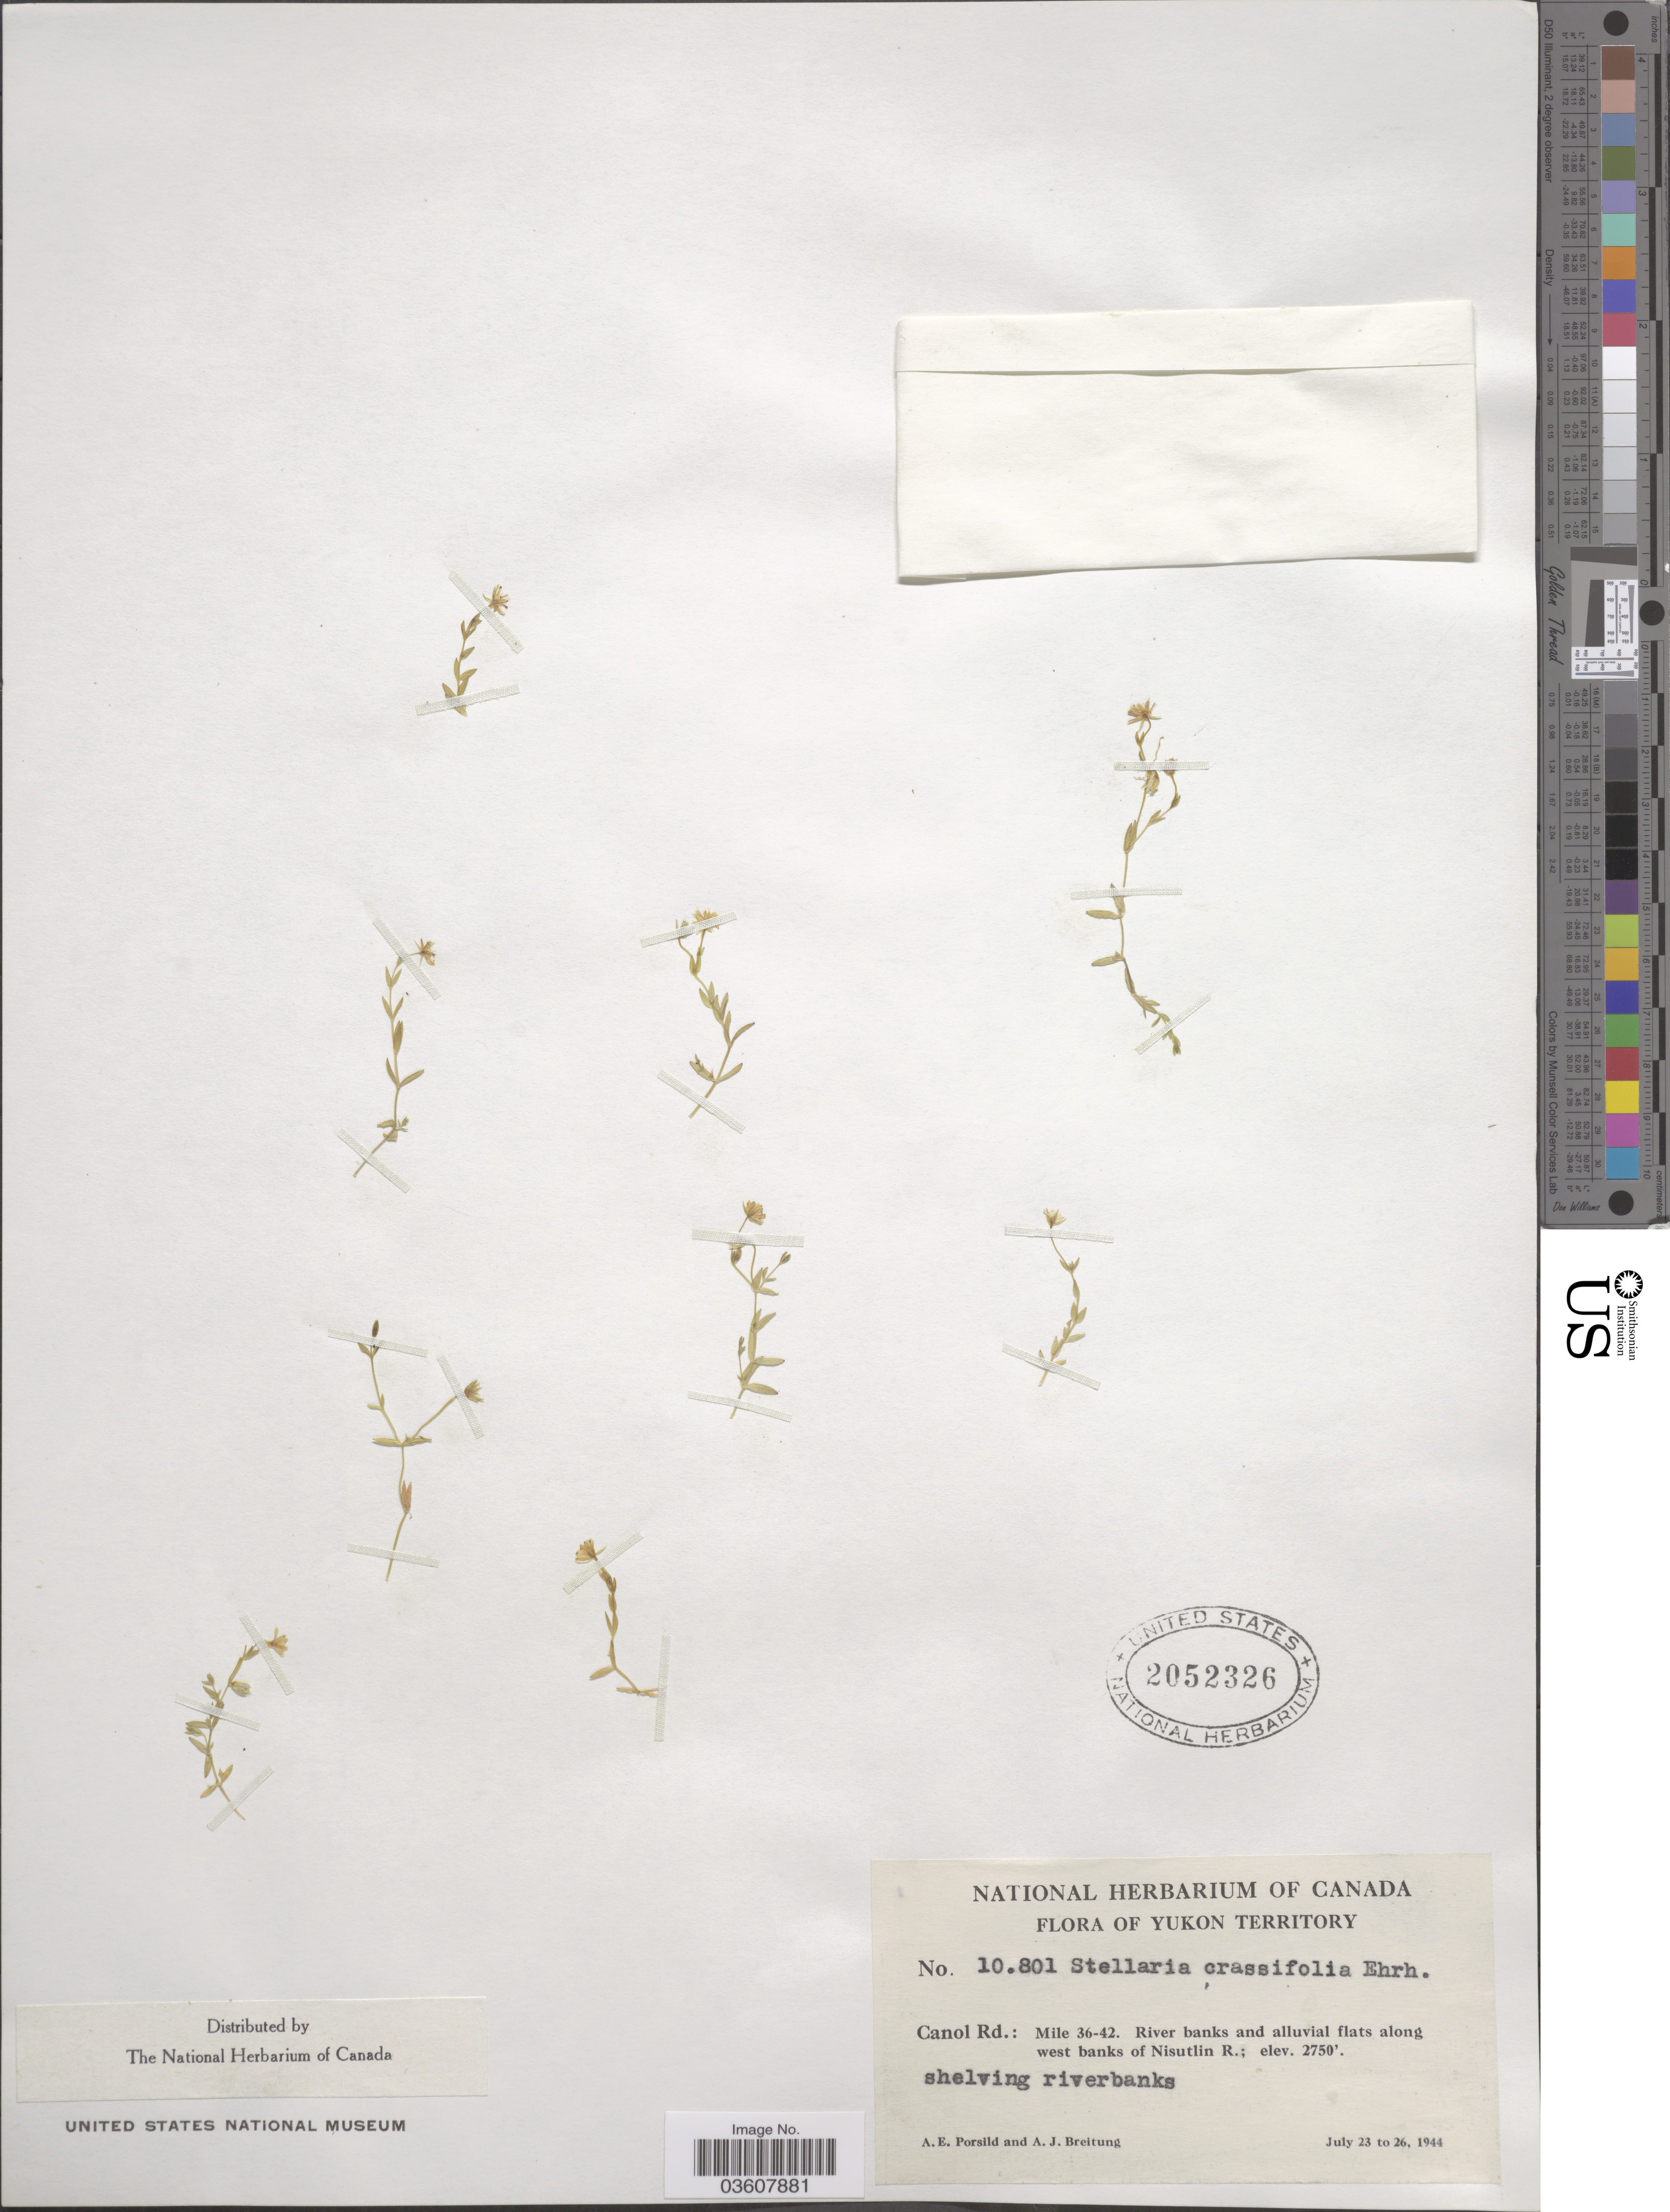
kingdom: Plantae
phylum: Tracheophyta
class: Magnoliopsida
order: Caryophyllales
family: Caryophyllaceae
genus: Stellaria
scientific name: Stellaria crassifolia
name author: Ehrh.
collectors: A. E. Porsild & A. Breitung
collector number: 10801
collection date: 1944-07-23/1944-07-26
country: Canada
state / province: Yukon Territory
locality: Canol Rd.: Mile 36-42. River banks and alluvial flats along west banks of Nisutlin R.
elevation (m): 838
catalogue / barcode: US 2052326